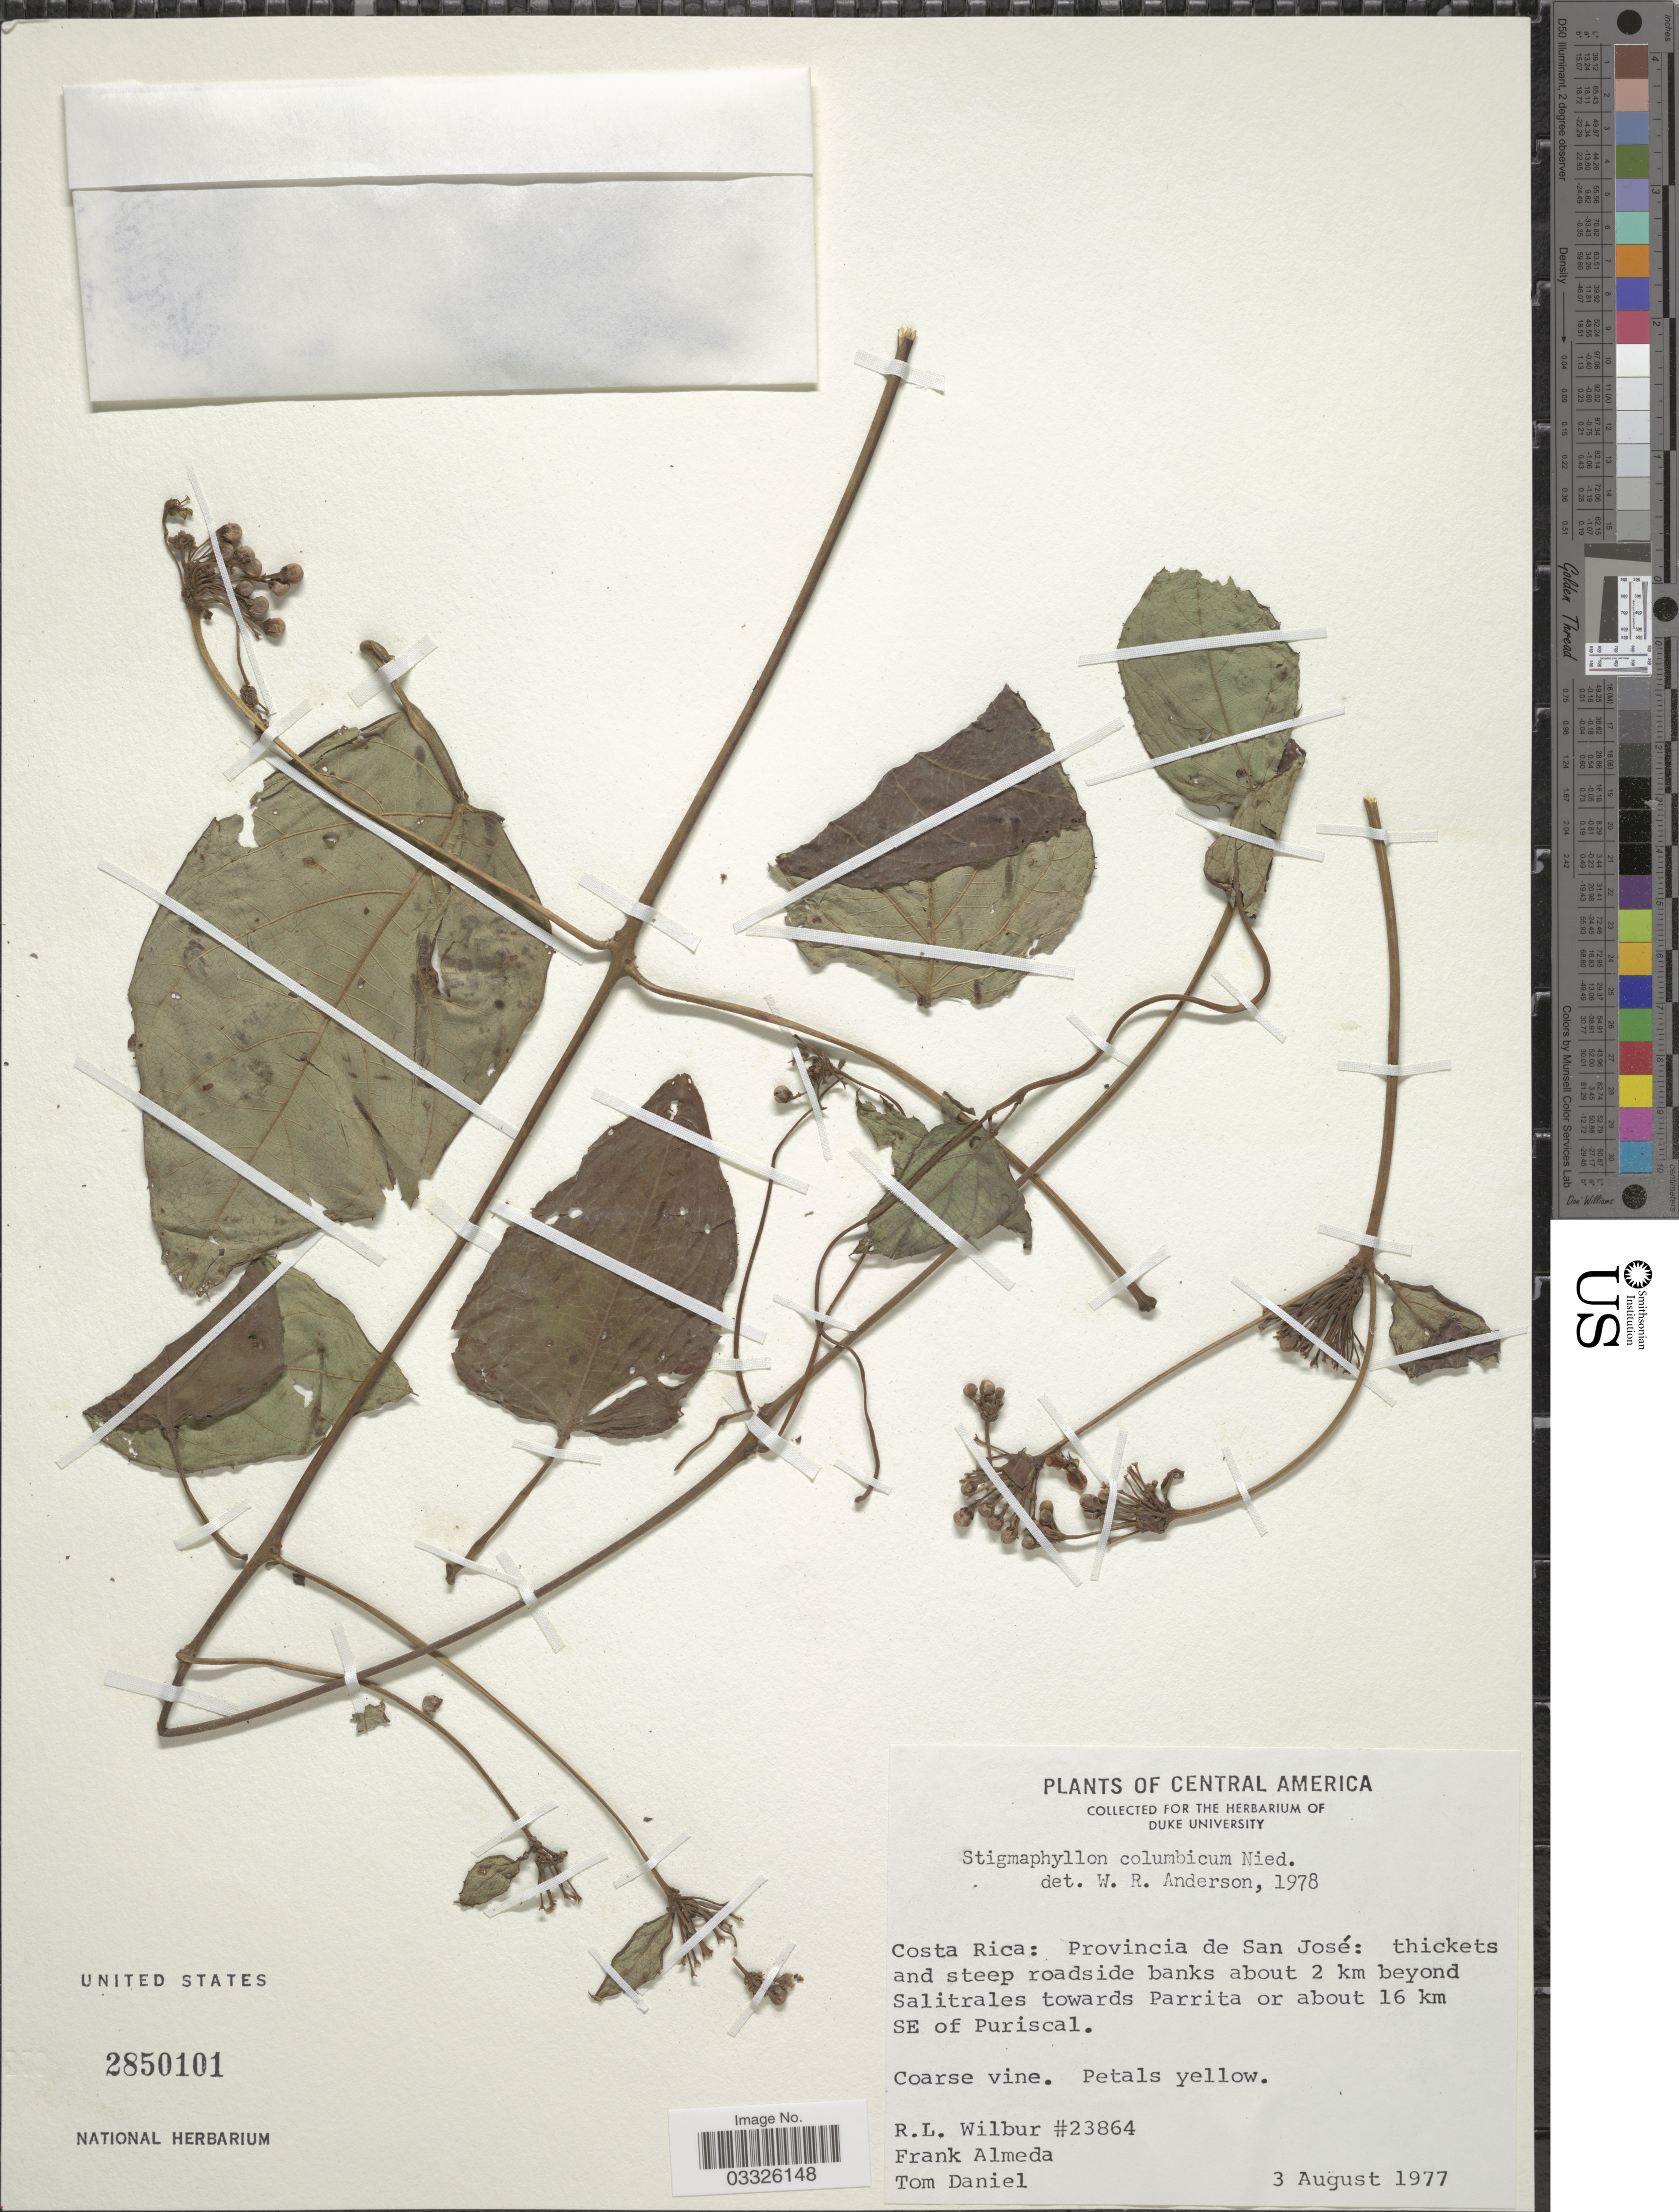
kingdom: Plantae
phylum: Tracheophyta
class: Magnoliopsida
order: Malpighiales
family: Malpighiaceae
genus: Stigmaphyllon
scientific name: Stigmaphyllon columbicum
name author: Nied.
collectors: R. L. Wilbur, F. Almeda & T. Daniel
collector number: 23864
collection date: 1977-08-03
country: Costa Rica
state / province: San José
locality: Thickets and steep roadside banks about 2 km beyond Salitrales towards Parrita or about 16 km SE of Puriscal.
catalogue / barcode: US 2850101